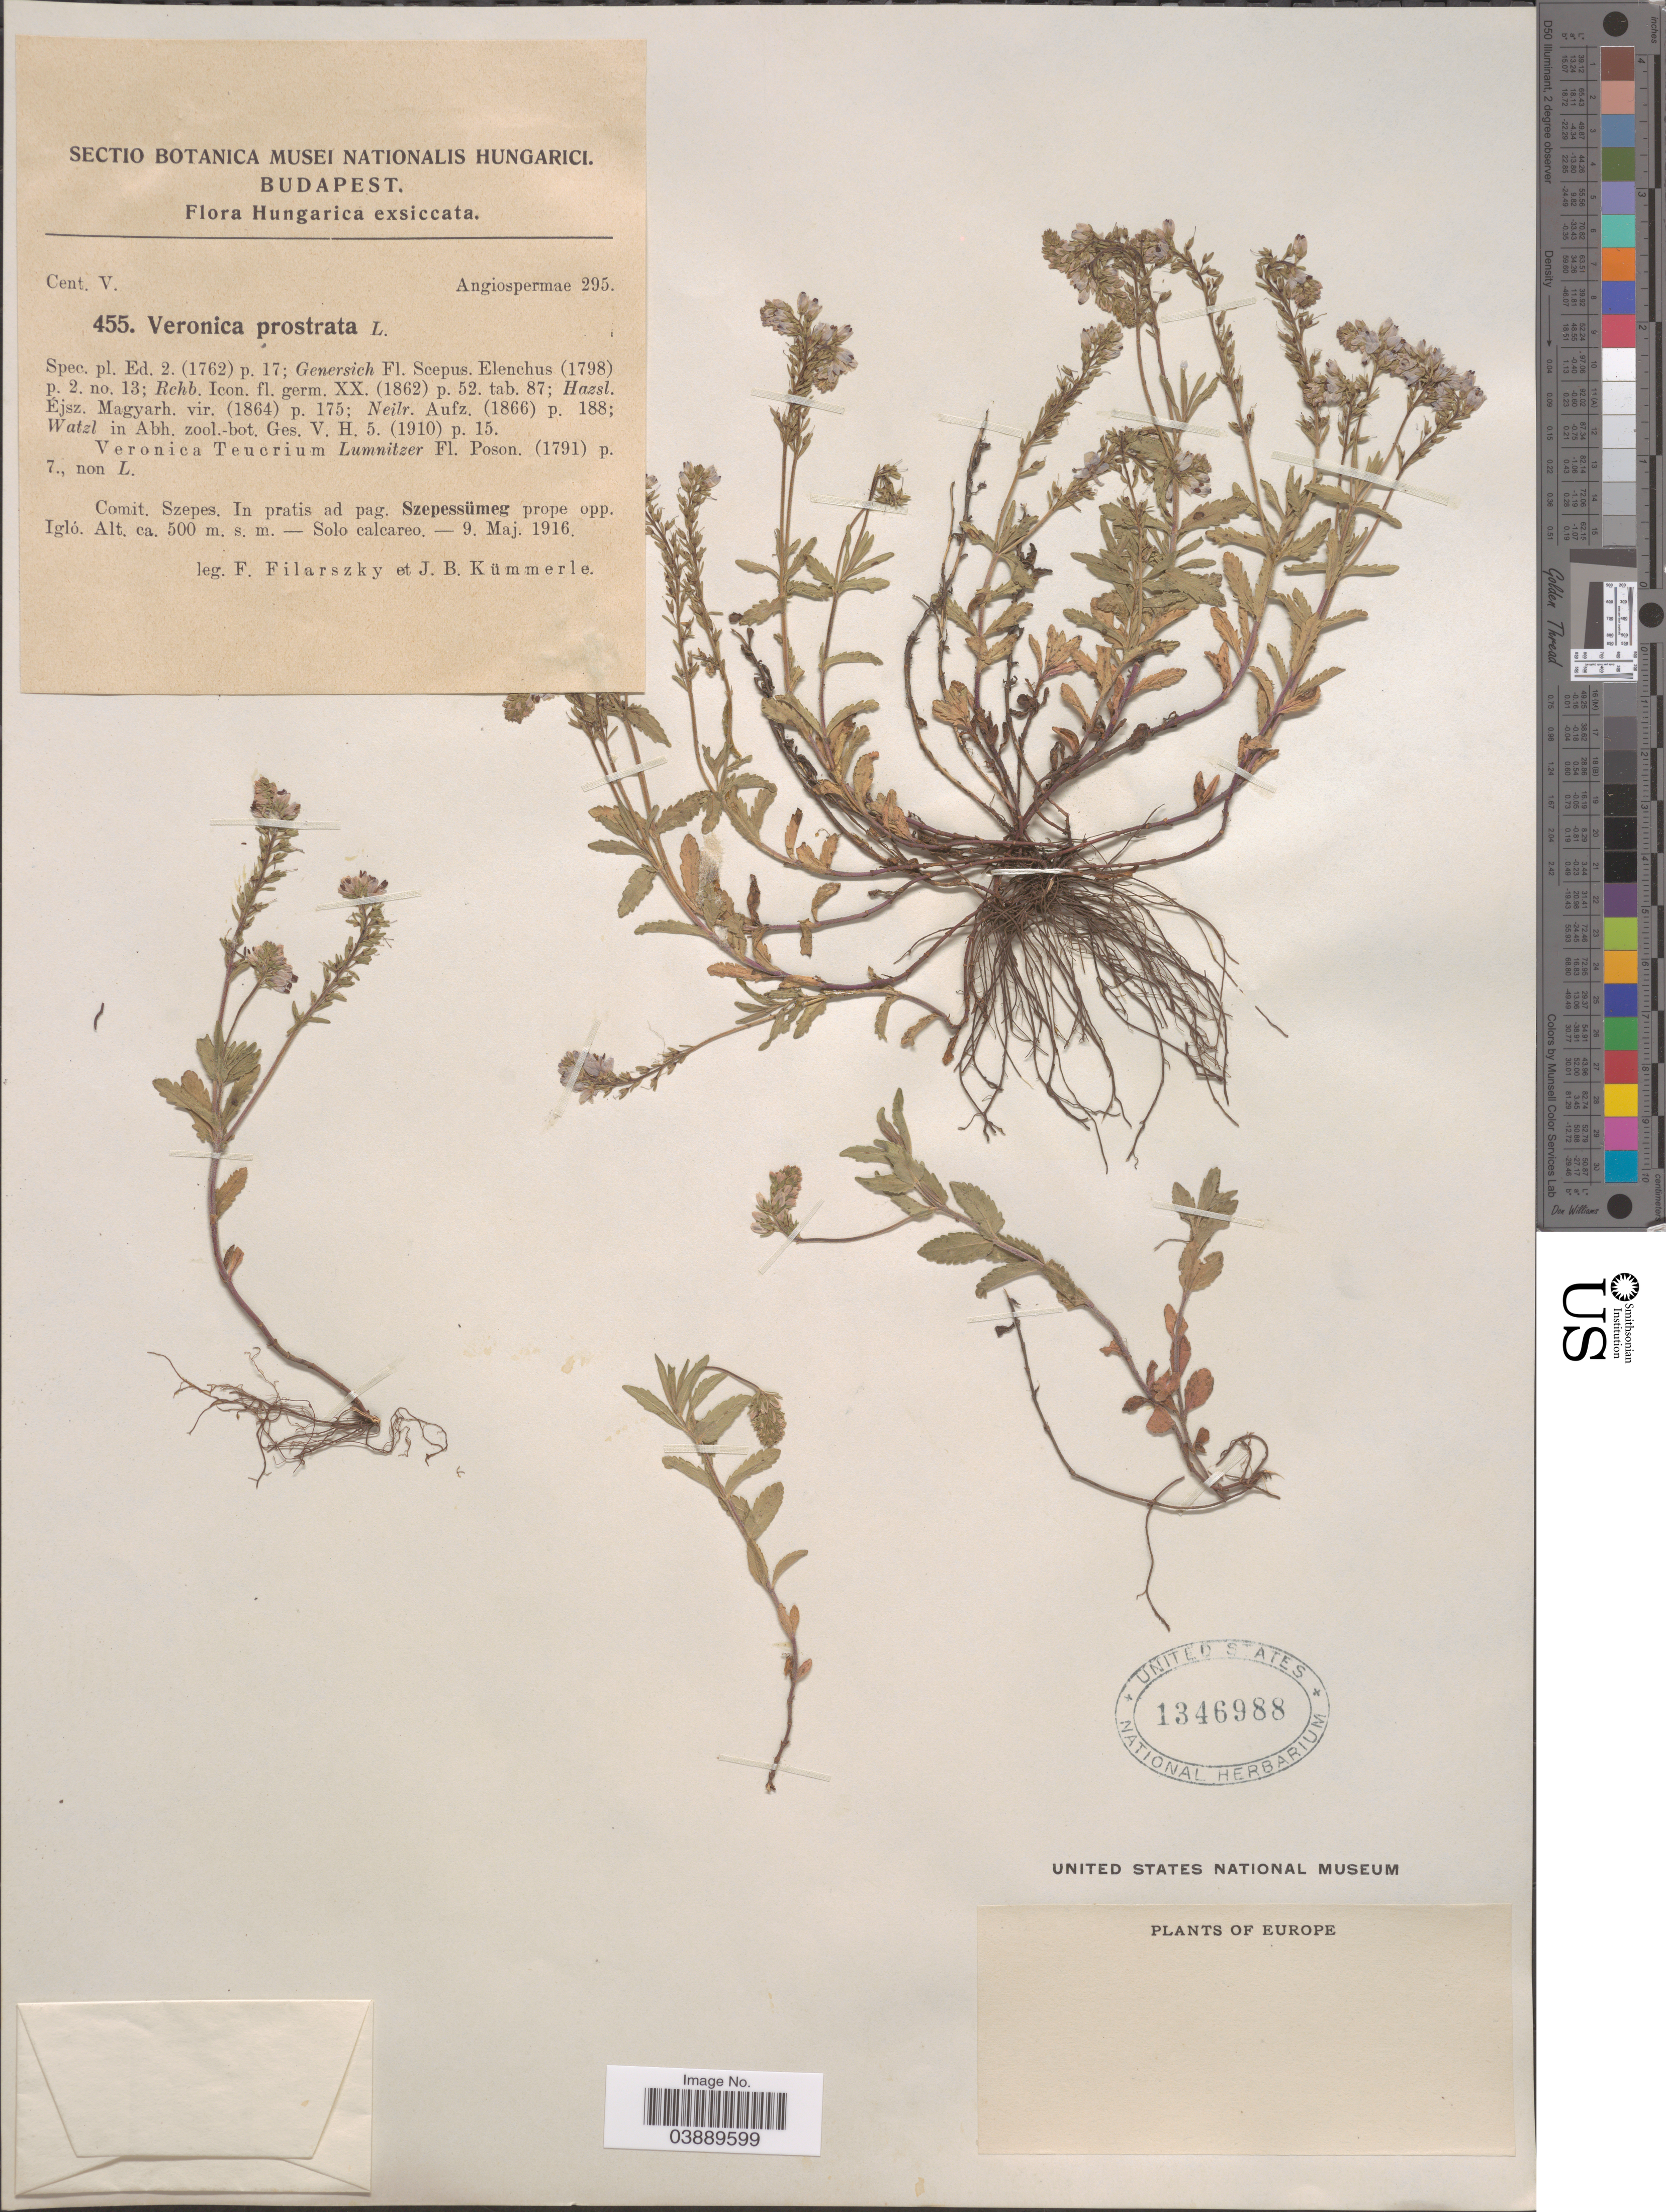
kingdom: Plantae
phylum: Tracheophyta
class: Magnoliopsida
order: Lamiales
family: Plantaginaceae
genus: Veronica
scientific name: Veronica prostrata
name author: L.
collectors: F. Filarszky & J. Kummerle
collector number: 455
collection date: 1916-05-09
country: Hungary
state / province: Budapest, Capital District of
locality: Comit. Szepes. In pratis ad pag. Szepessümeg prope opp. Igló. Europe.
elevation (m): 500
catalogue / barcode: US 1346988